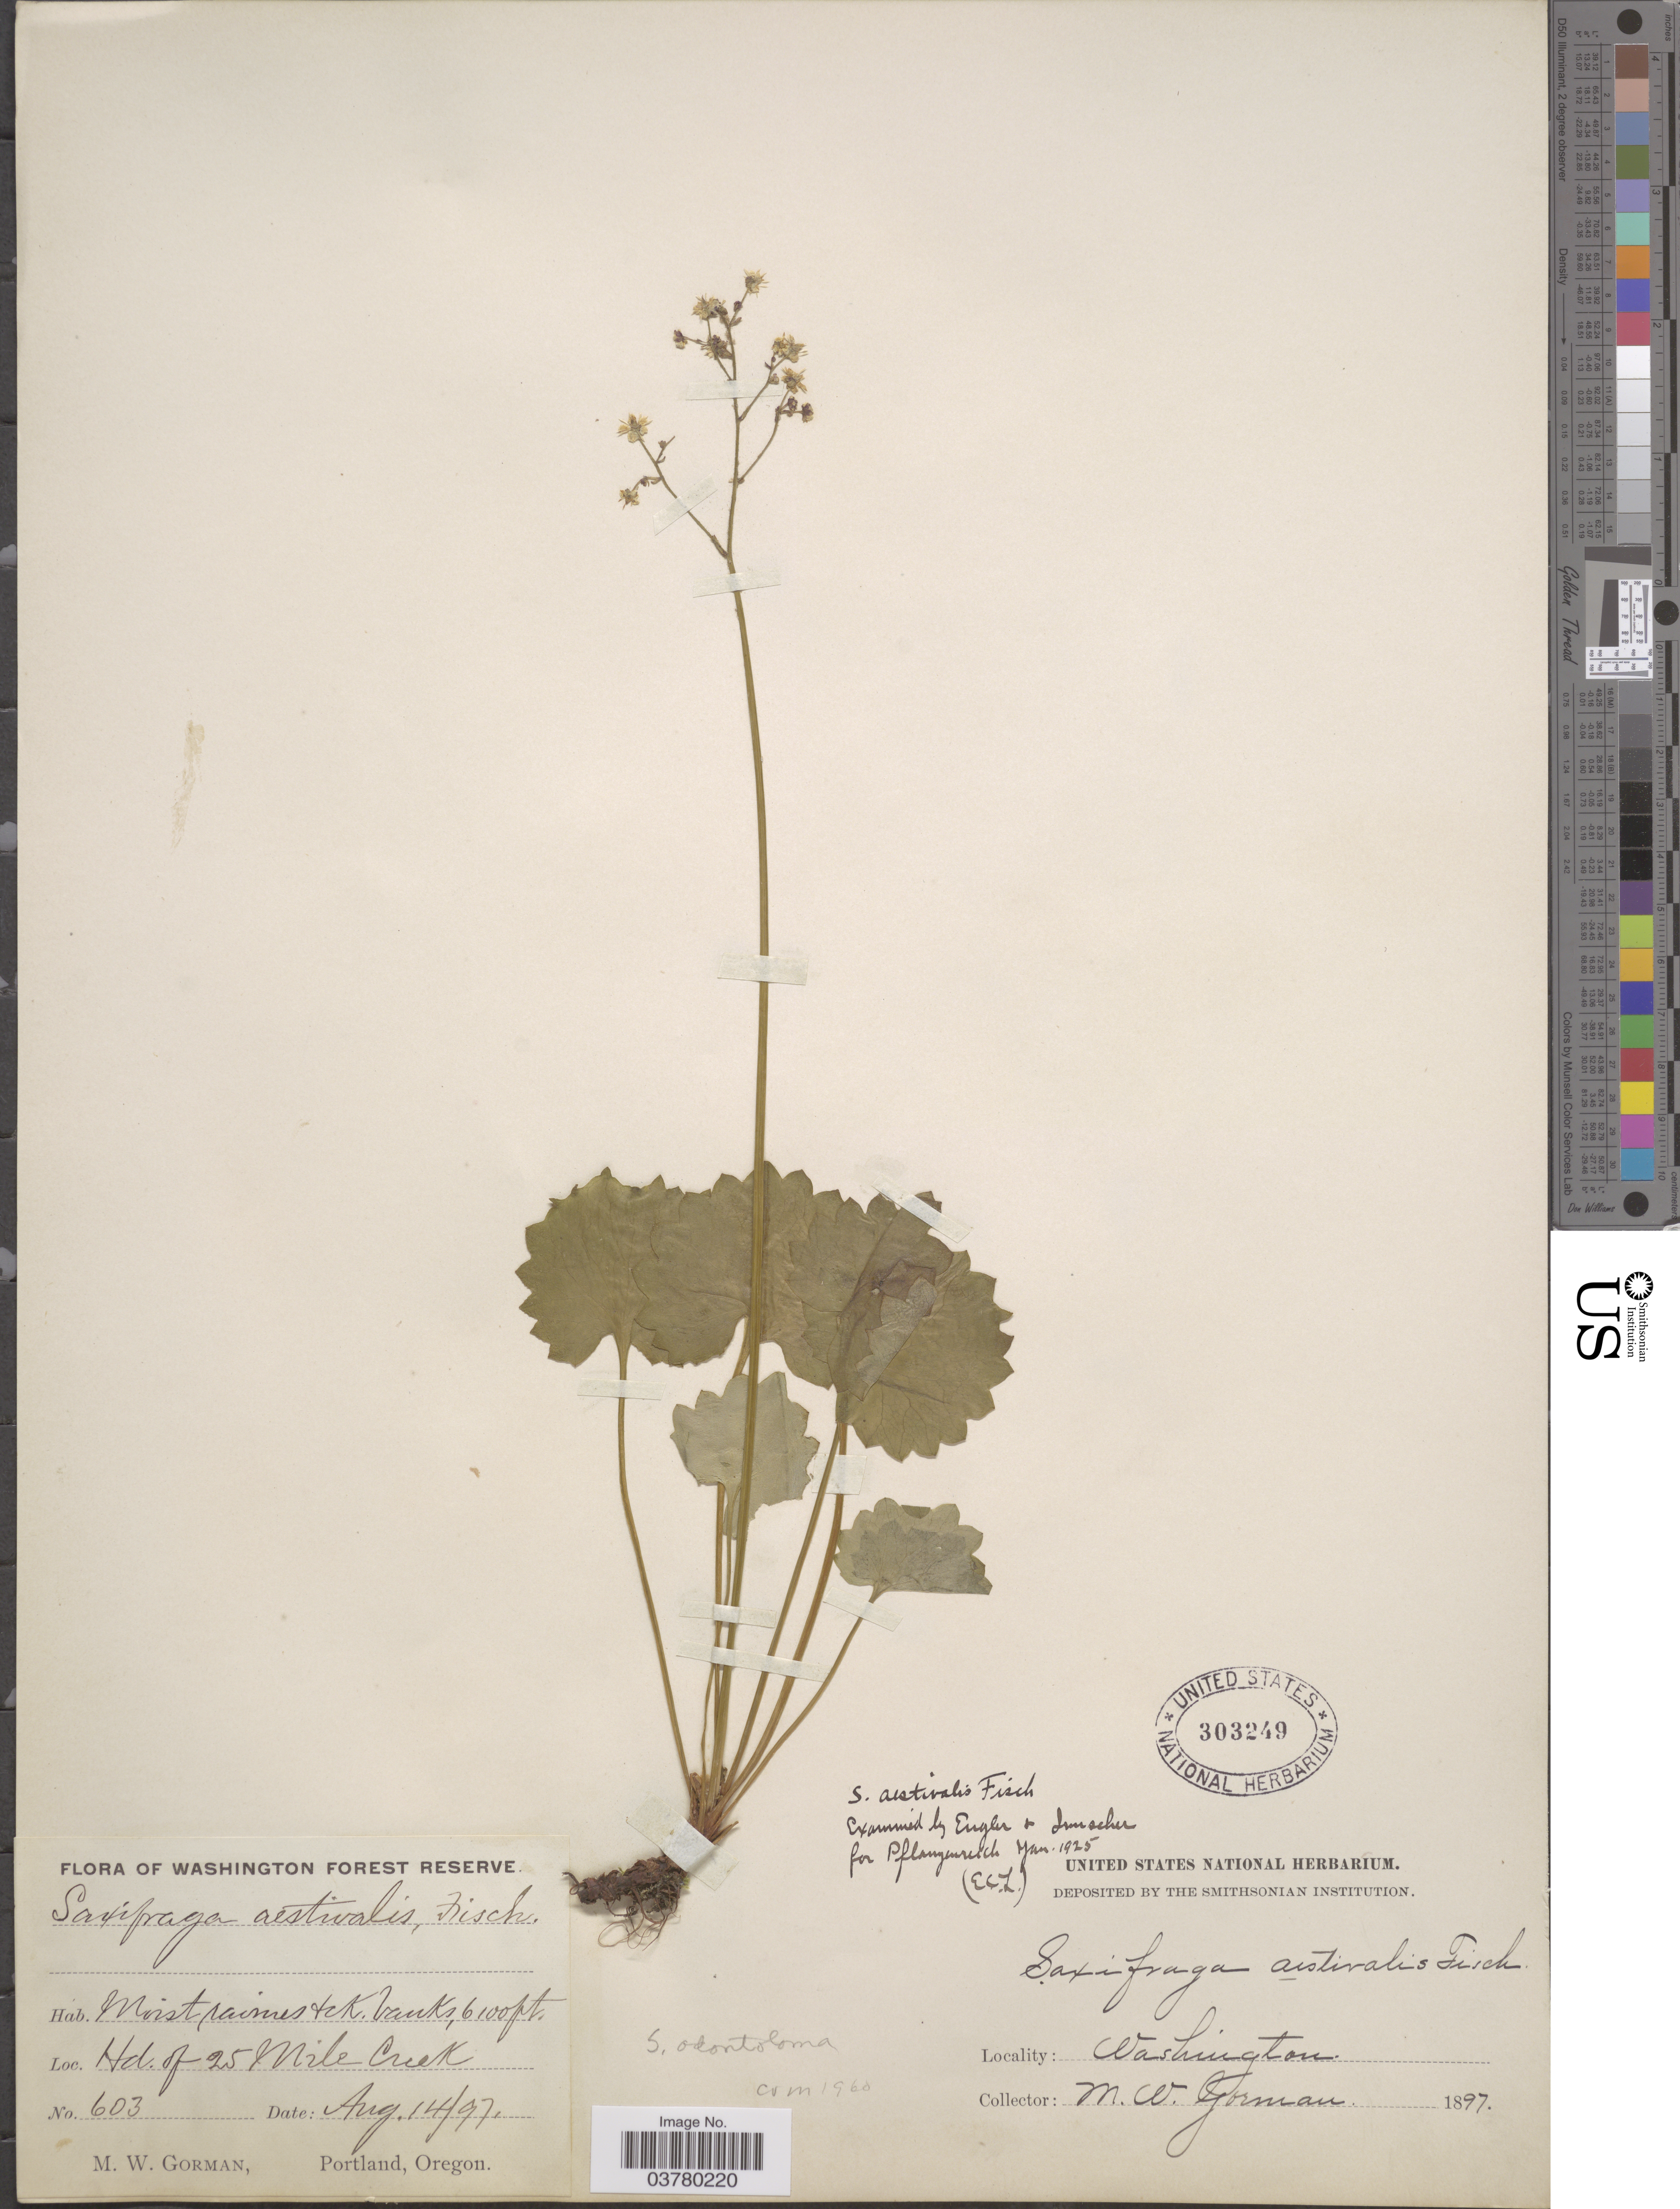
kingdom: Plantae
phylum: Tracheophyta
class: Magnoliopsida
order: Saxifragales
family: Saxifragaceae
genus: Micranthes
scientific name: Micranthes odontoloma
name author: (Piper) A. Heller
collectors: M. W. Gorman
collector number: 603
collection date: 1897-08-14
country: United States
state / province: Washington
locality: Washington Forest Reserve. Hd. of 25 Mile Creek.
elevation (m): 1859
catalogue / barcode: US 303249